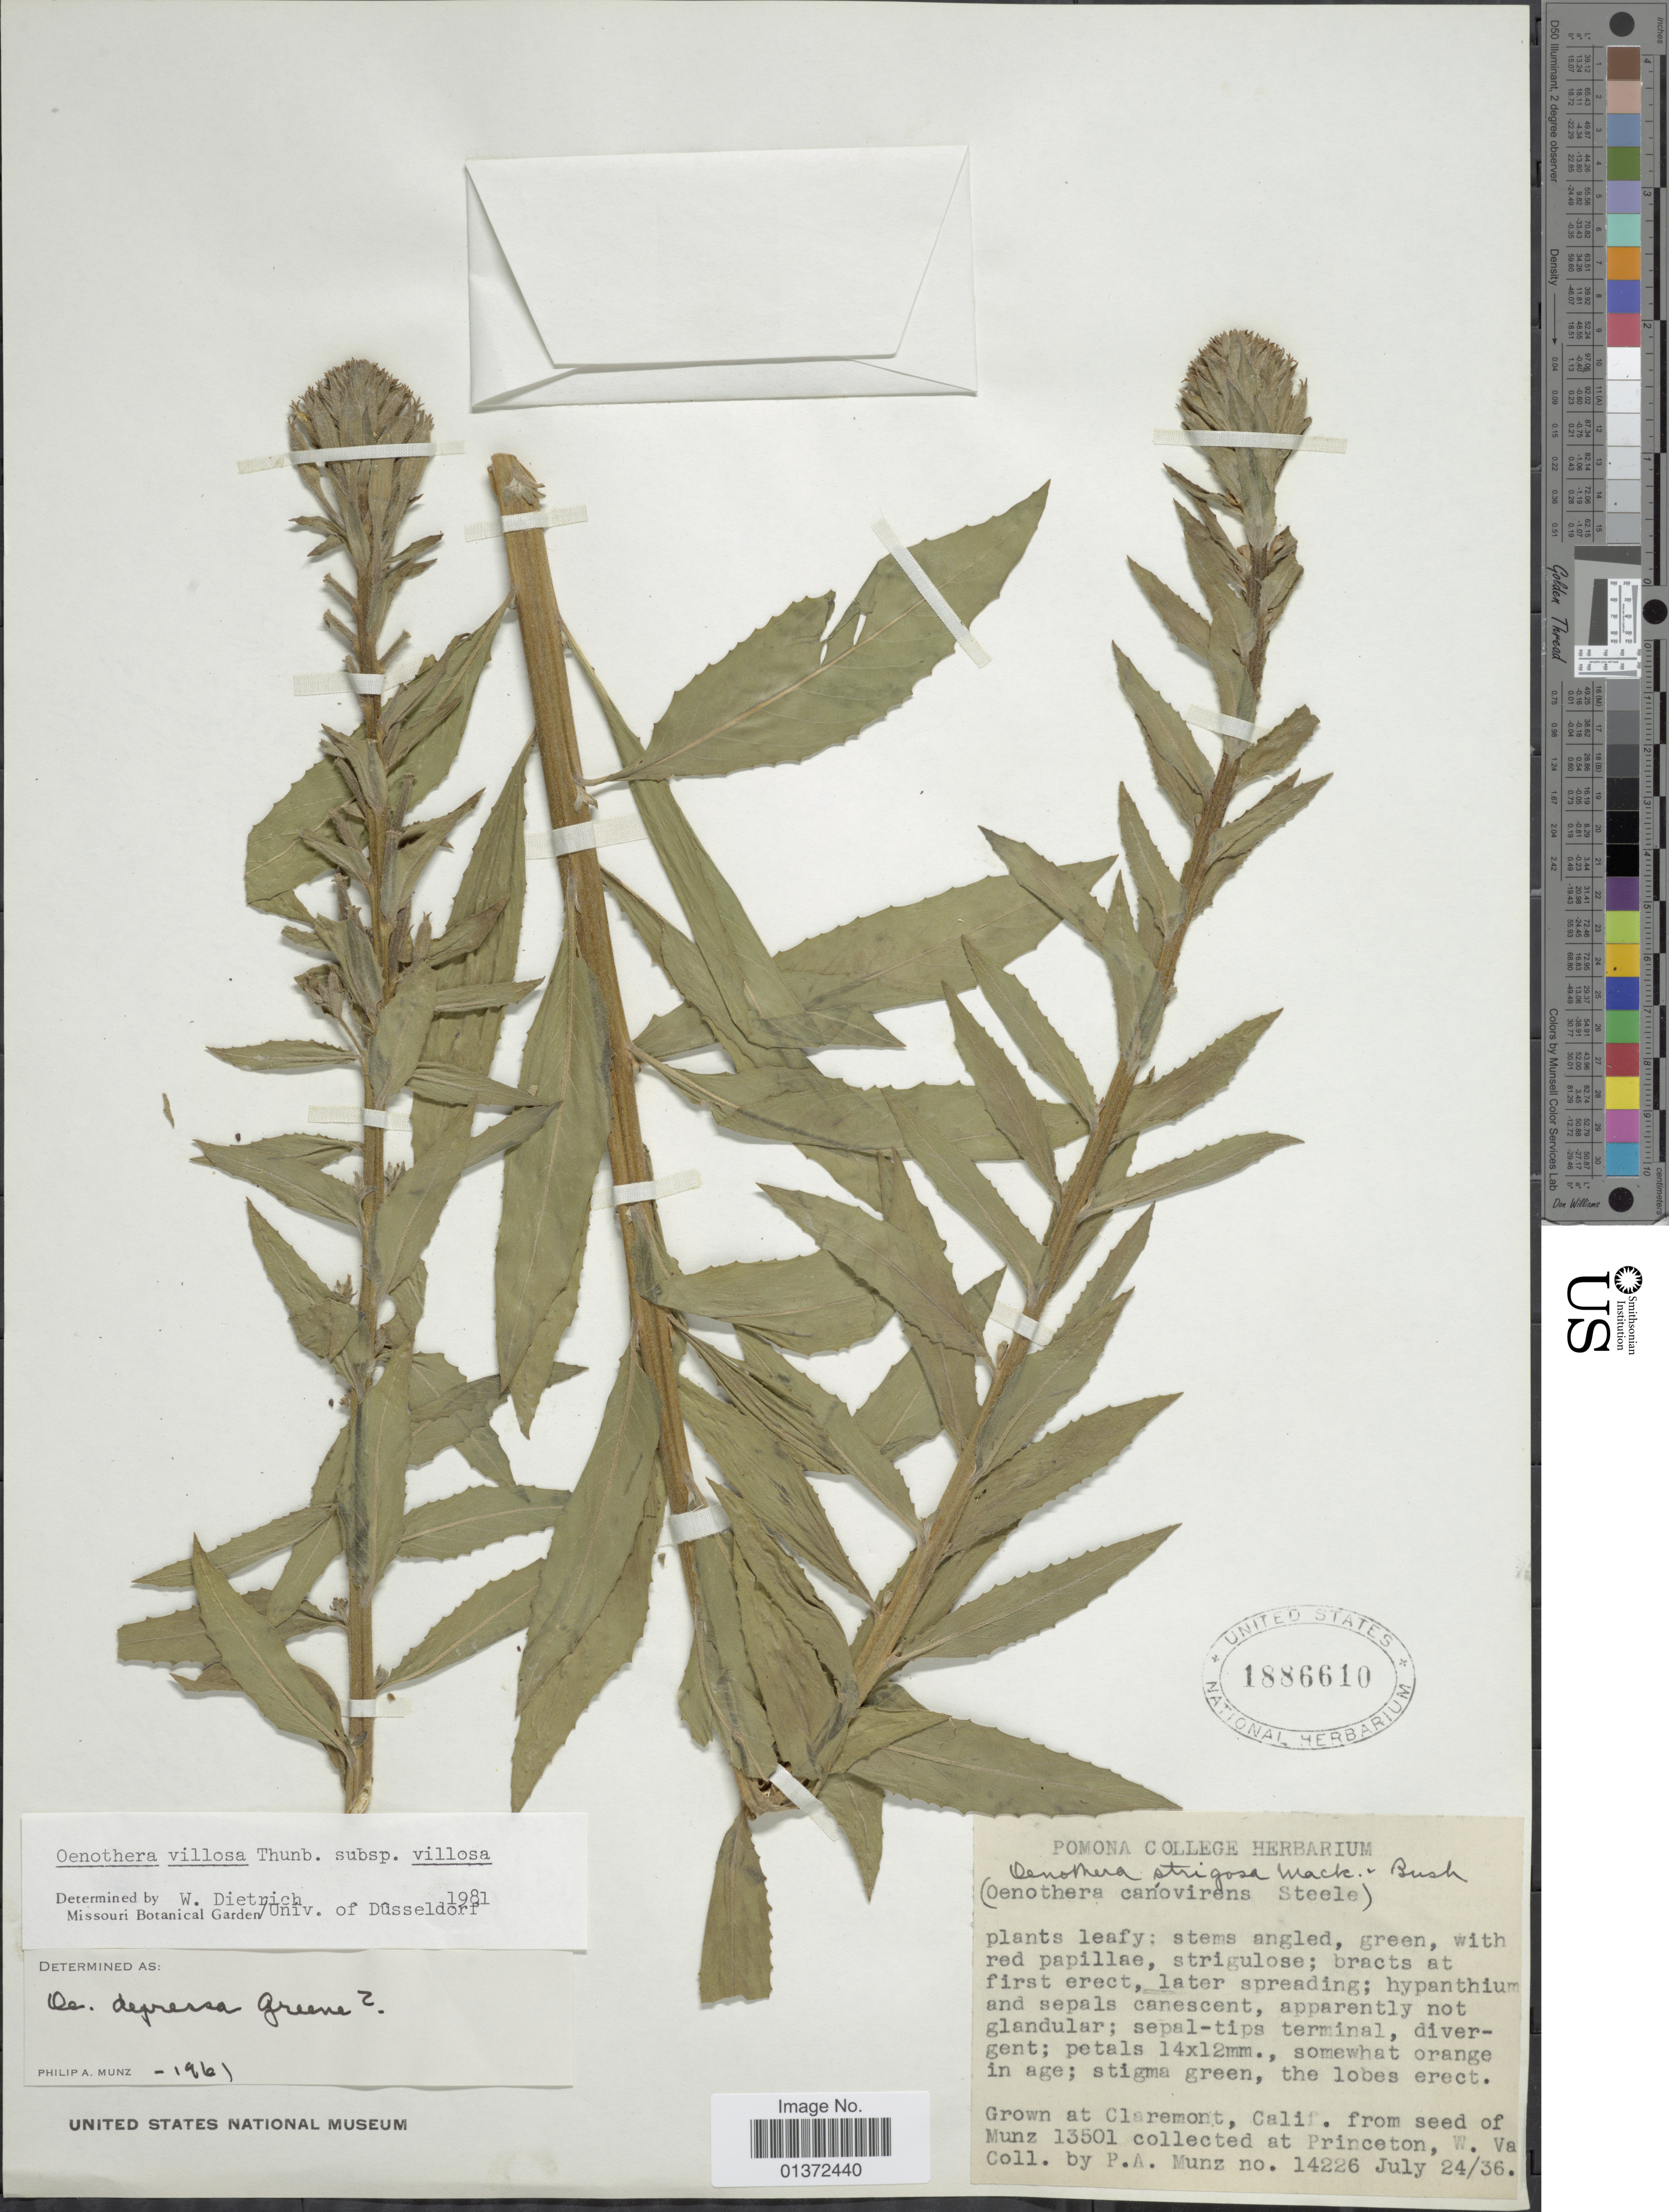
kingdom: Plantae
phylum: Tracheophyta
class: Magnoliopsida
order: Myrtales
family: Onagraceae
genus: Oenothera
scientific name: Oenothera villosa subsp. villosa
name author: Thunb.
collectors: P. A. Munz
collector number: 14226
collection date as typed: Transcribed d/m/y: 24/7/36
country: United States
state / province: California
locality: Claremont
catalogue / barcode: US 1886610